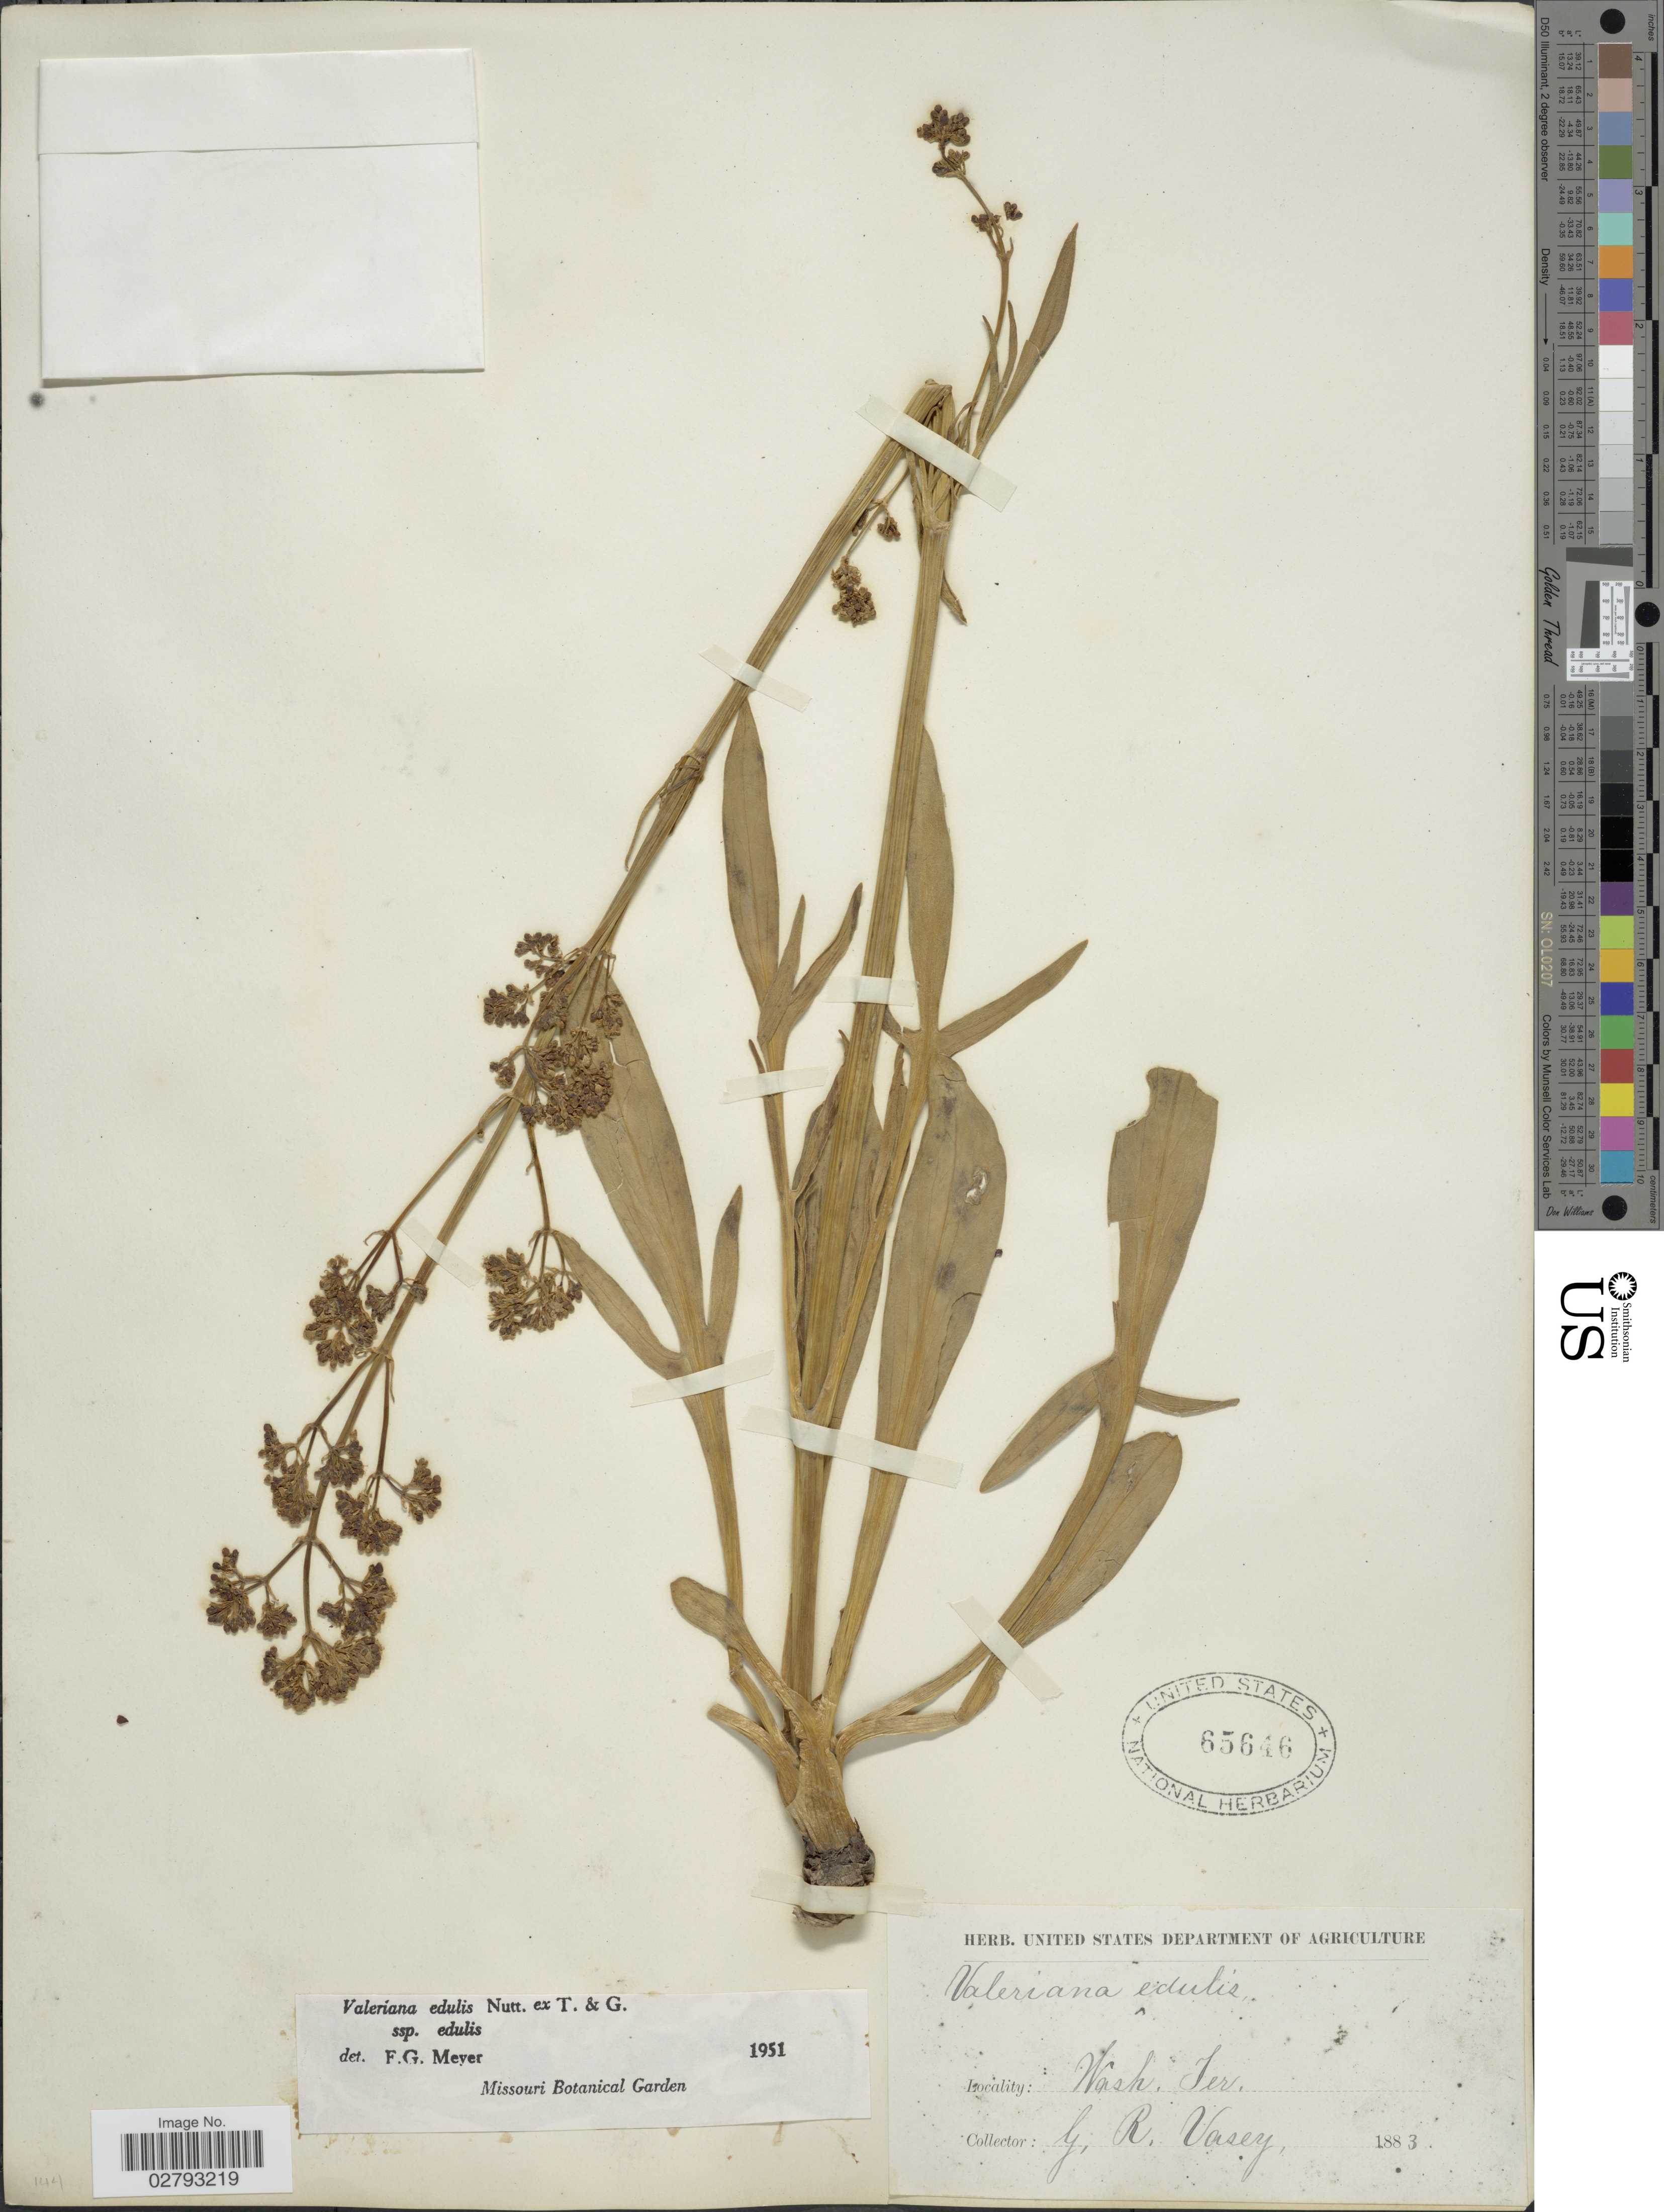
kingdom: Plantae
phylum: Tracheophyta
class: Magnoliopsida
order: Dipsacales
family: Caprifoliaceae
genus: Valeriana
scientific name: Valeriana edulis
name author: Nutt.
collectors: G. R. Vasey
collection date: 1883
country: United States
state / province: Washington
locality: Wash. Ter.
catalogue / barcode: US 65646